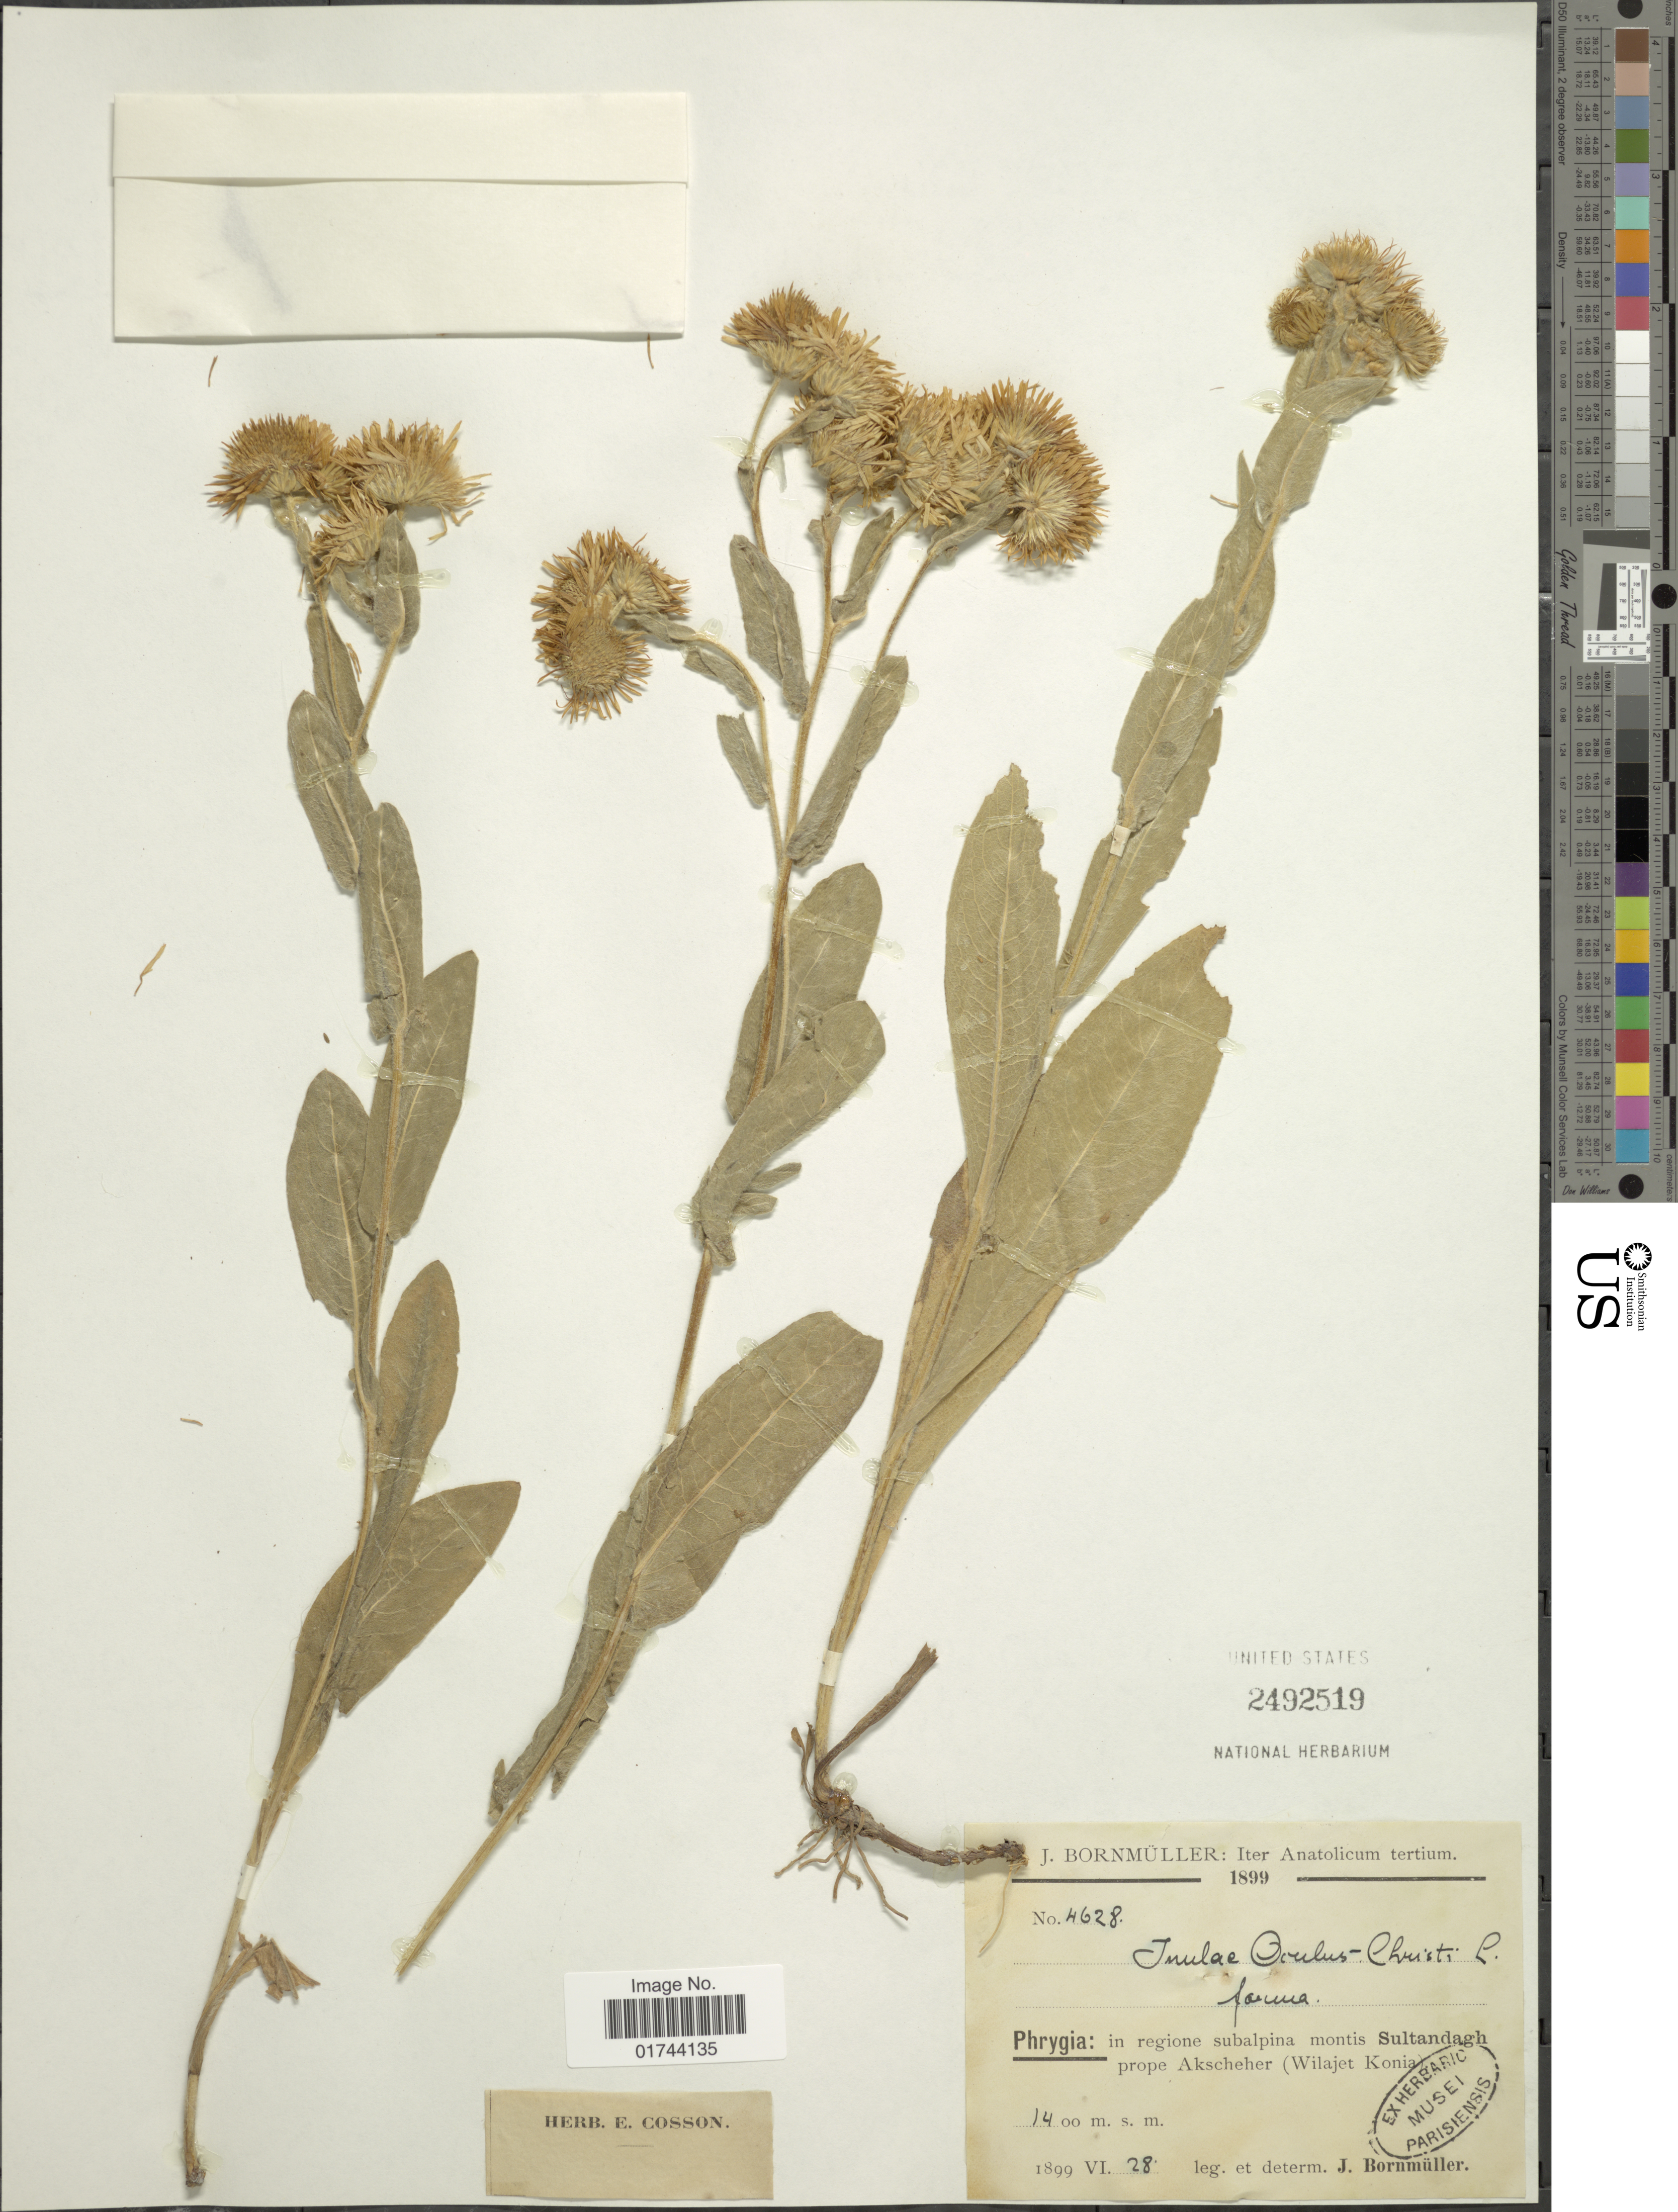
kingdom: Plantae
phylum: Tracheophyta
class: Magnoliopsida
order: Asterales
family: Asteraceae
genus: Inula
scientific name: Inula oculus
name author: Schrank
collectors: J. Bornmüller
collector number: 4628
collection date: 1899-06-28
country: Turkey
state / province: Afyonkarahisar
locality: Phrygia: in regione subalpina montis Sultandagh prope Akscheher (Wilajet Konia)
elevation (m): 1400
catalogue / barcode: US 2492519